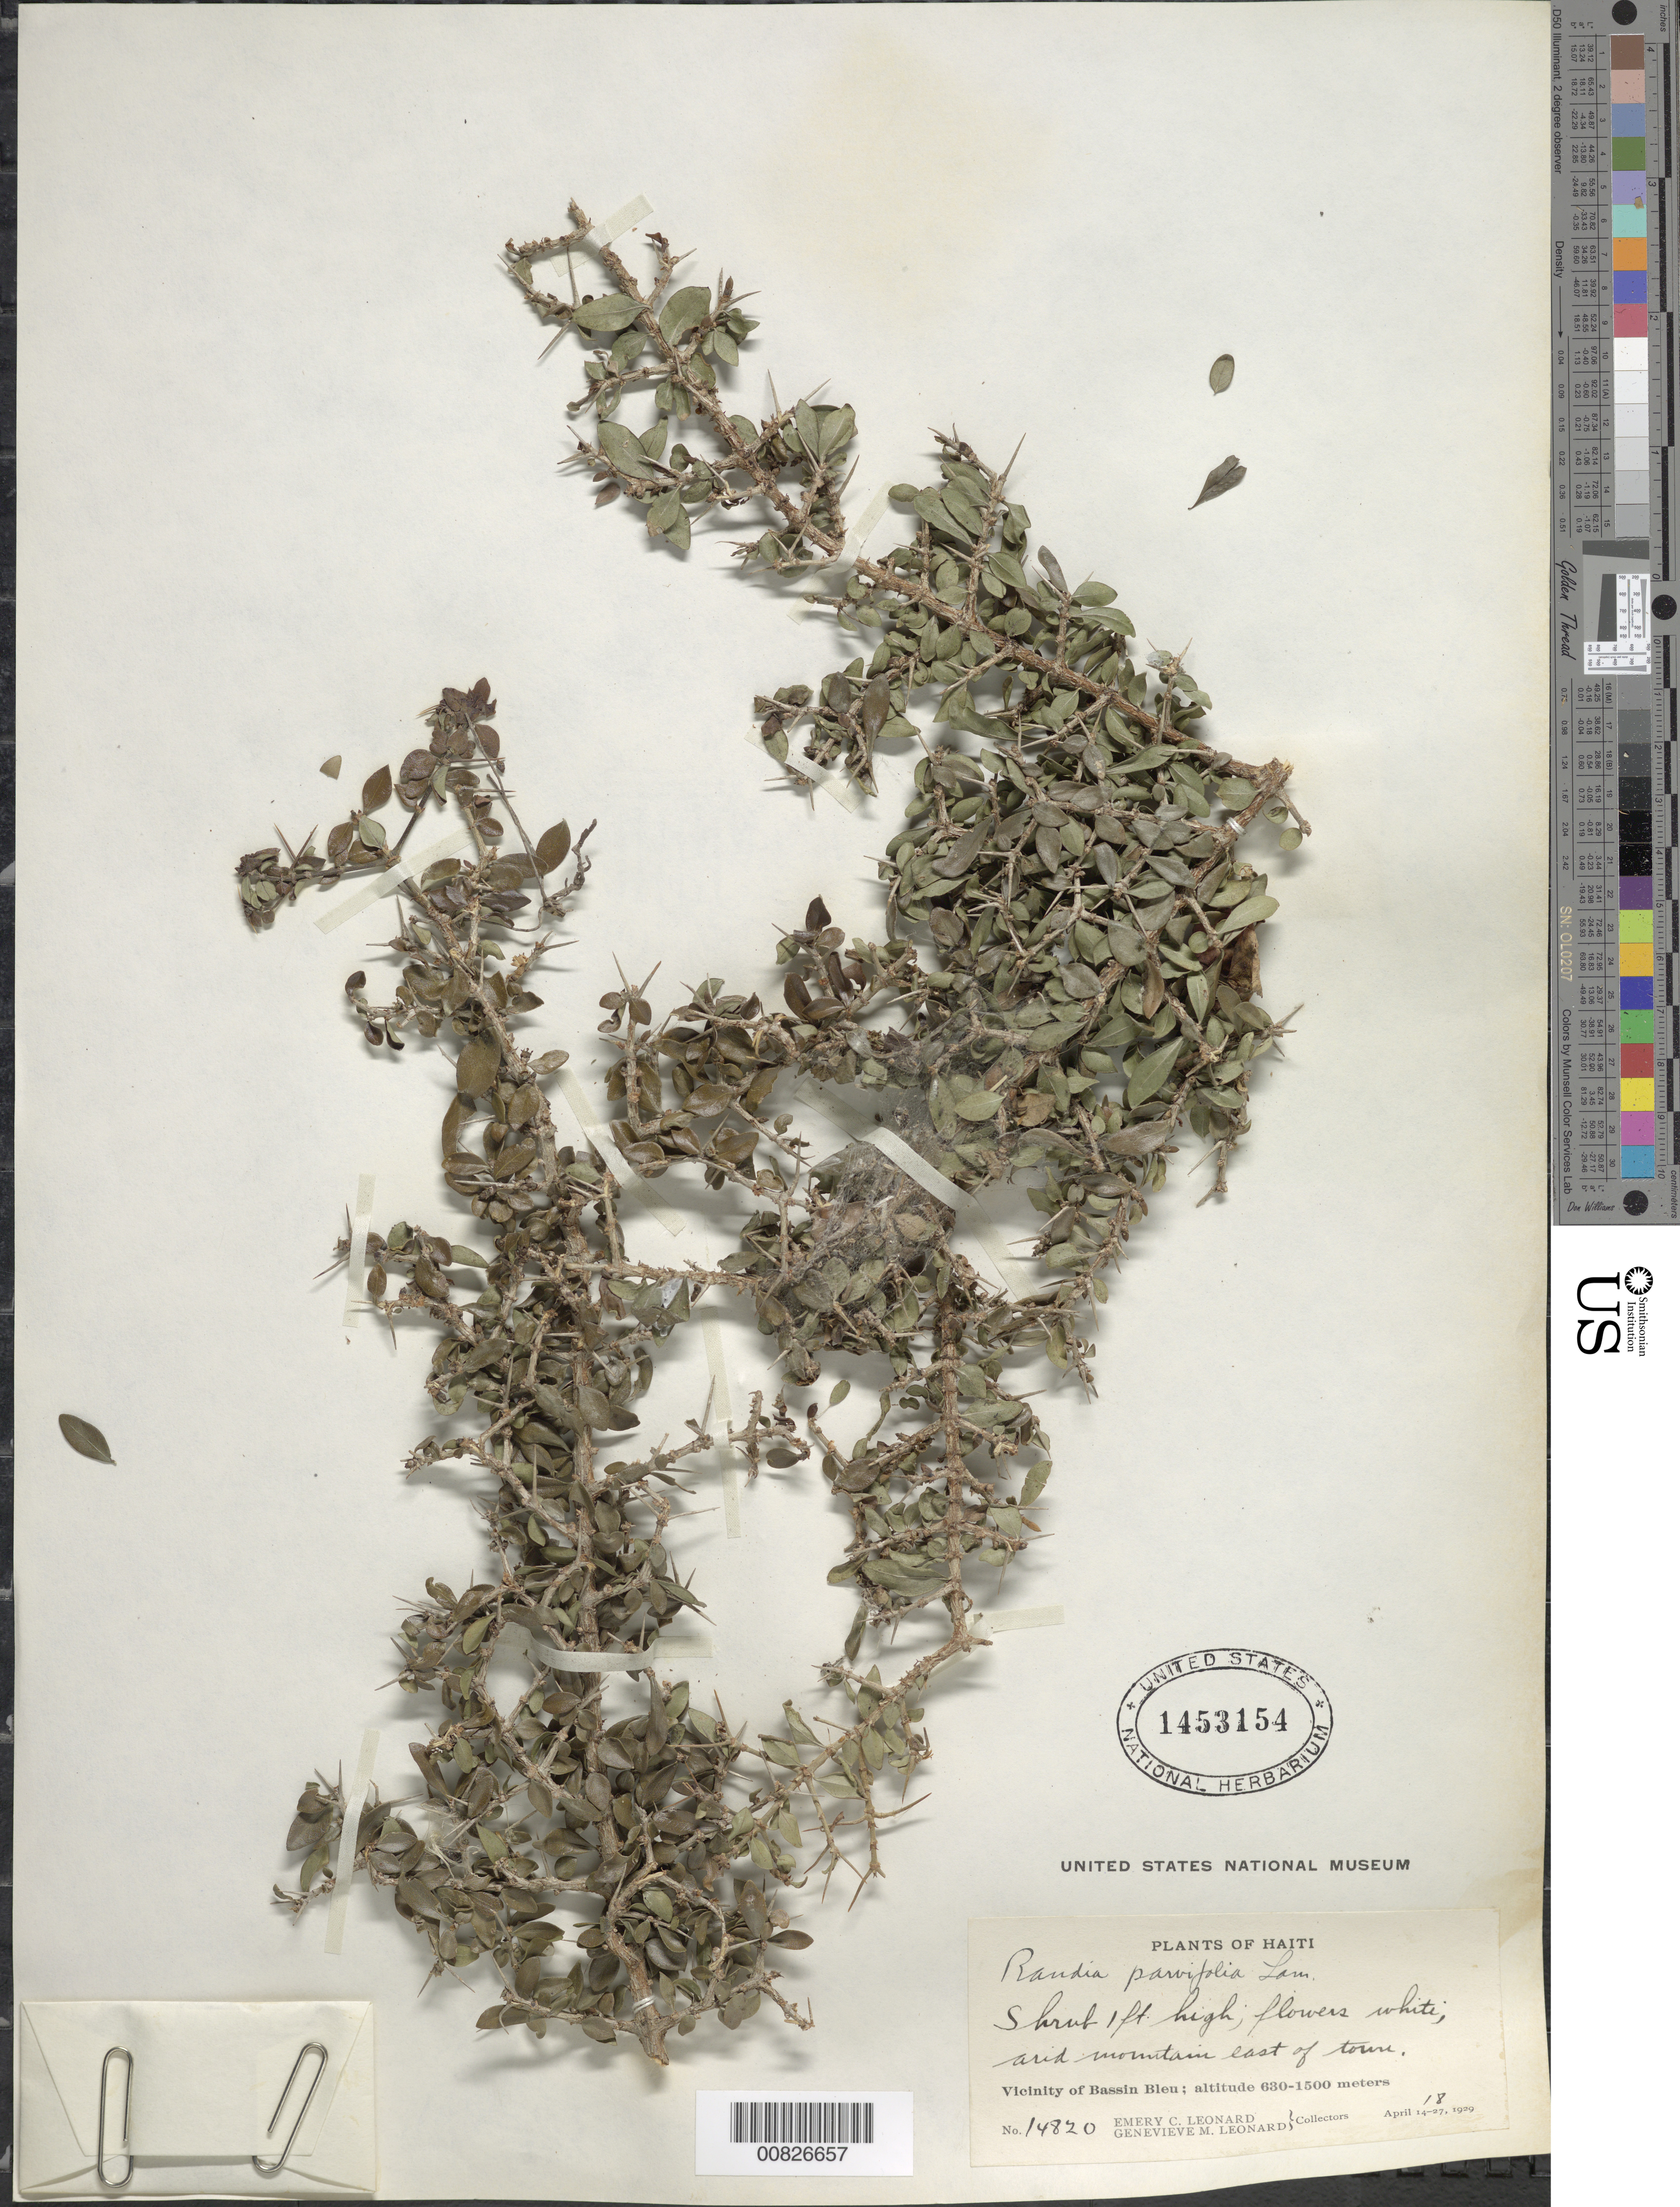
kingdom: Plantae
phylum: Tracheophyta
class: Magnoliopsida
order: Gentianales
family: Rubiaceae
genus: Randia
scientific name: Randia parvifolia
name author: Lam.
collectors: E. C. Leonard & G. M. Leonard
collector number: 14820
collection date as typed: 18 Apr 1929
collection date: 1929-04-18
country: Haiti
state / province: Nord-Ouest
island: Hispaniola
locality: Vicinity of Bassin Bleu, E of town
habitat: Arid mountain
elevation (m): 630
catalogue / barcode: US 1453154